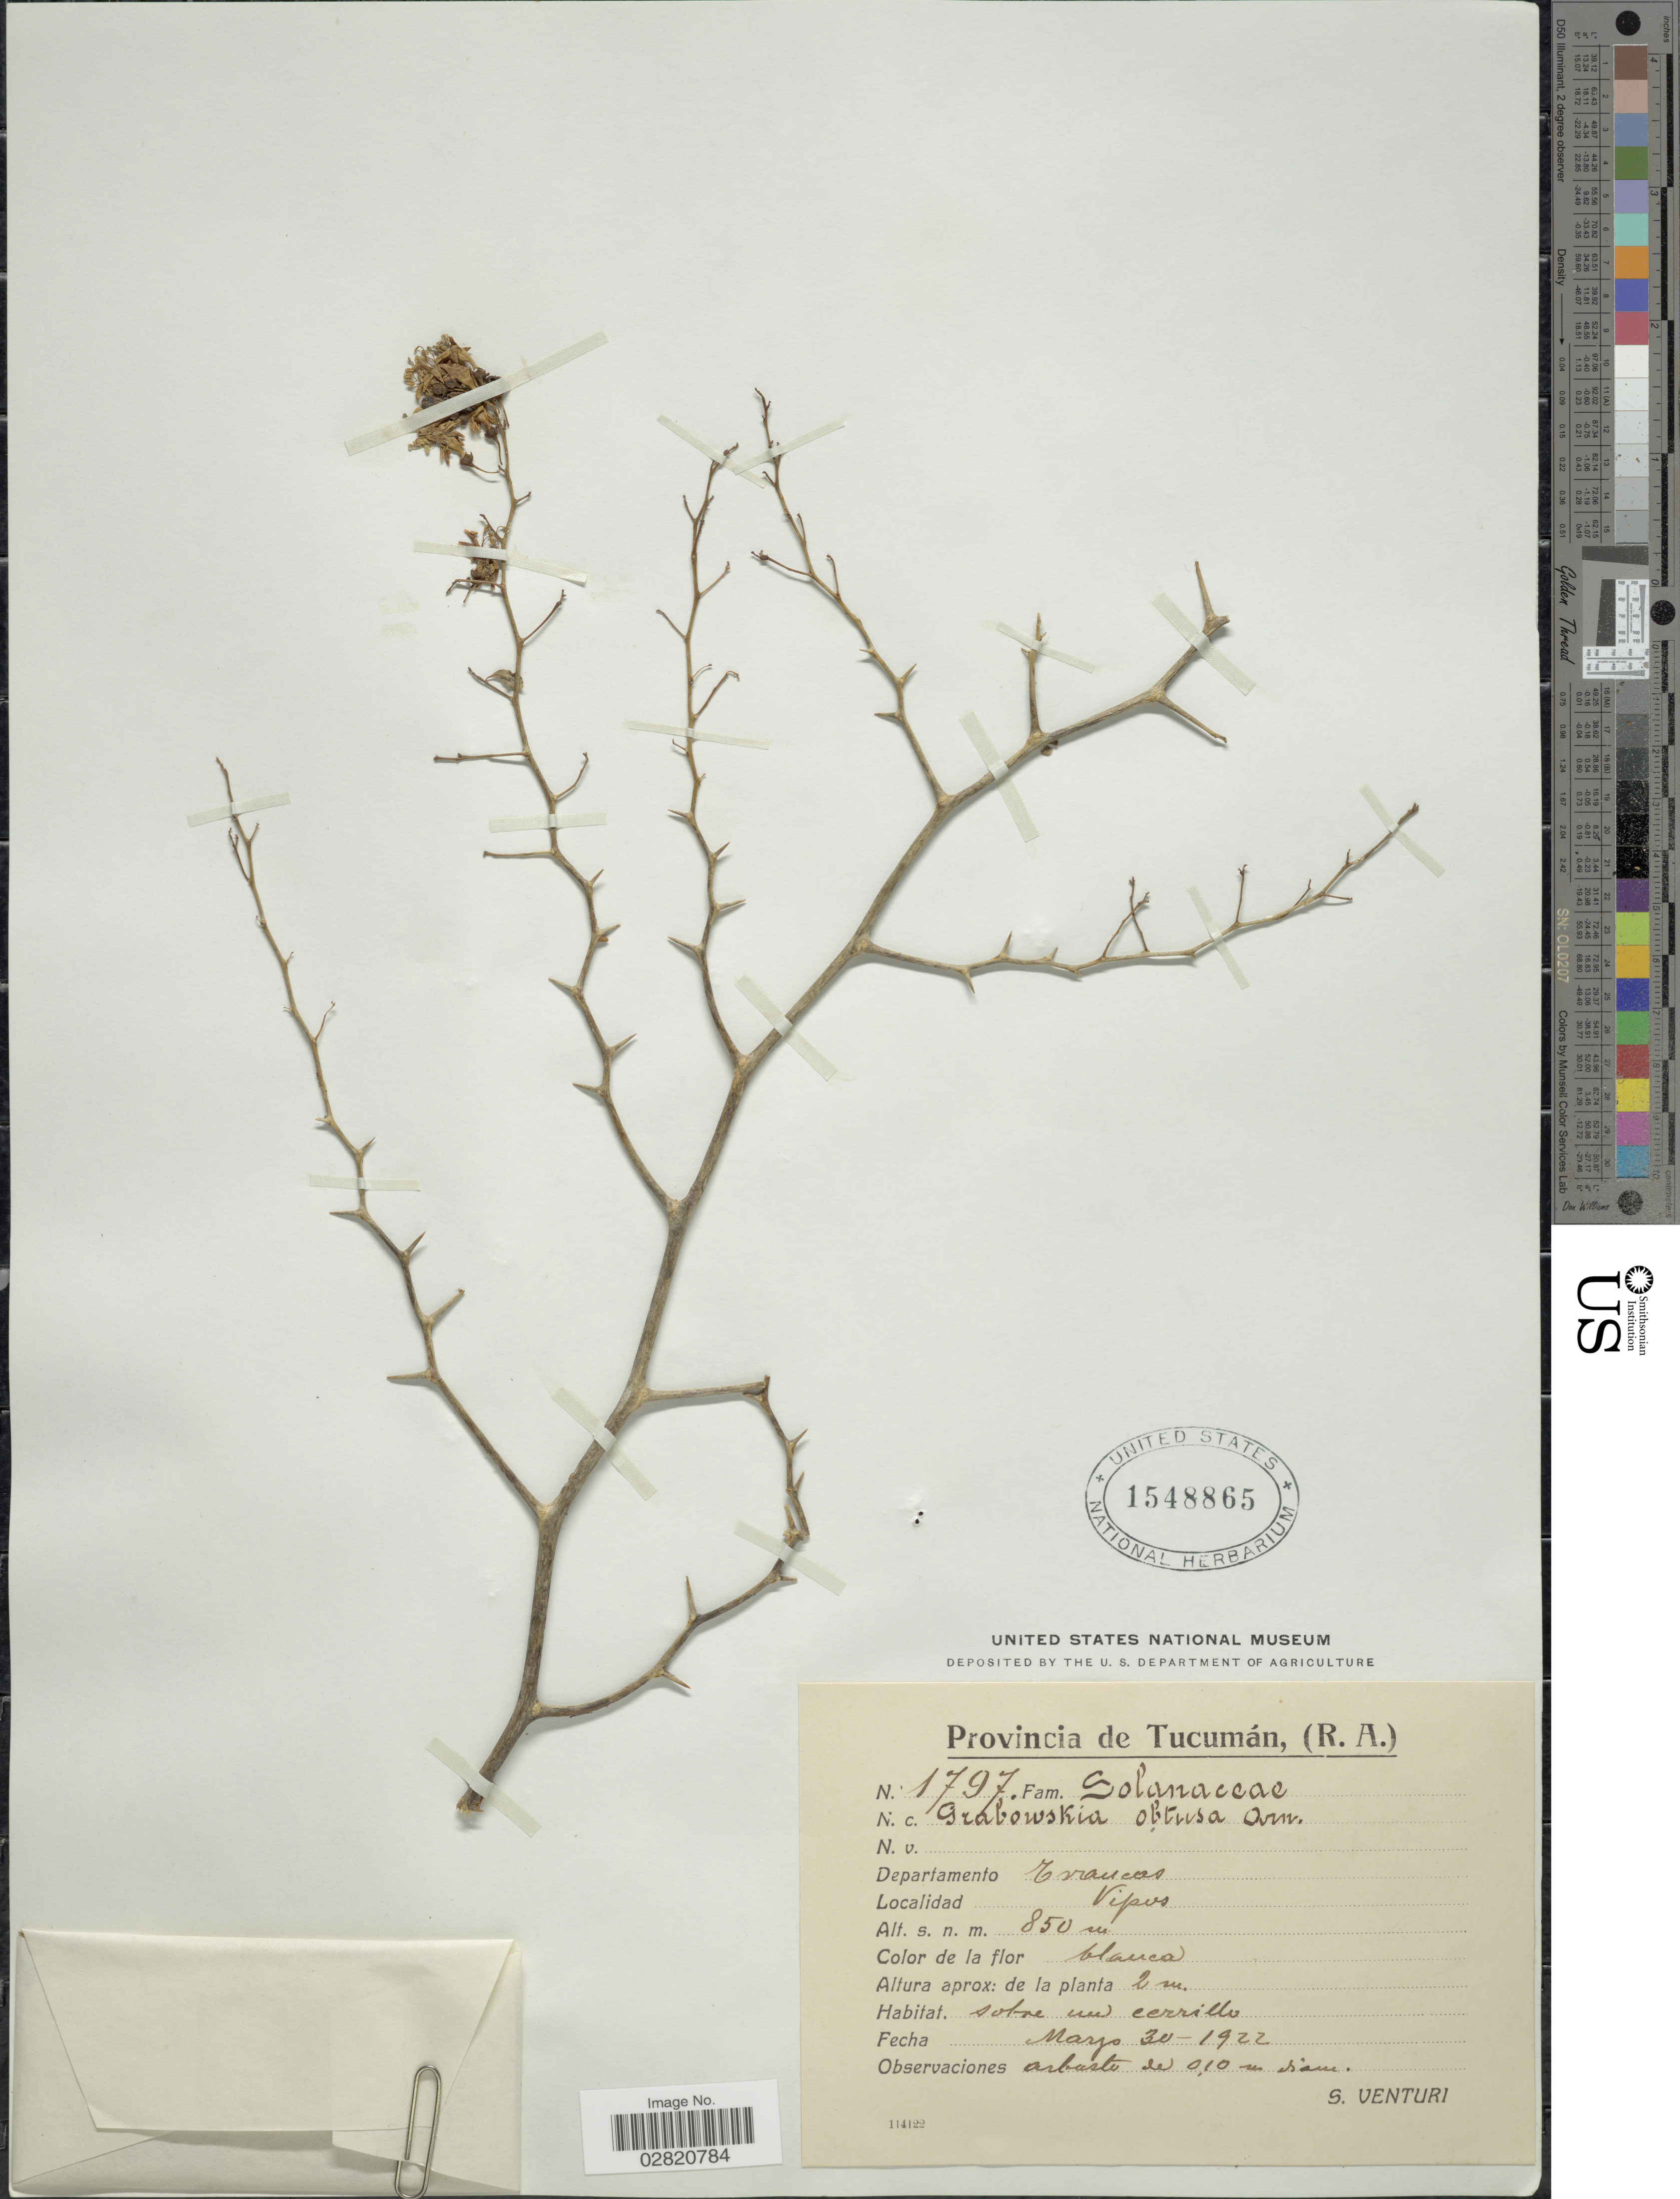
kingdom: Plantae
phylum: Tracheophyta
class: Magnoliopsida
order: Solanales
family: Solanaceae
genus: Grabowskia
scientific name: Grabowskia obtusa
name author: Arn.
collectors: S. Venturi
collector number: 1797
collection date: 1922-03-30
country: Argentina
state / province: Tucuman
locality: Departamento Trancas. Vipos.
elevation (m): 850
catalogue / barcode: US 1548865